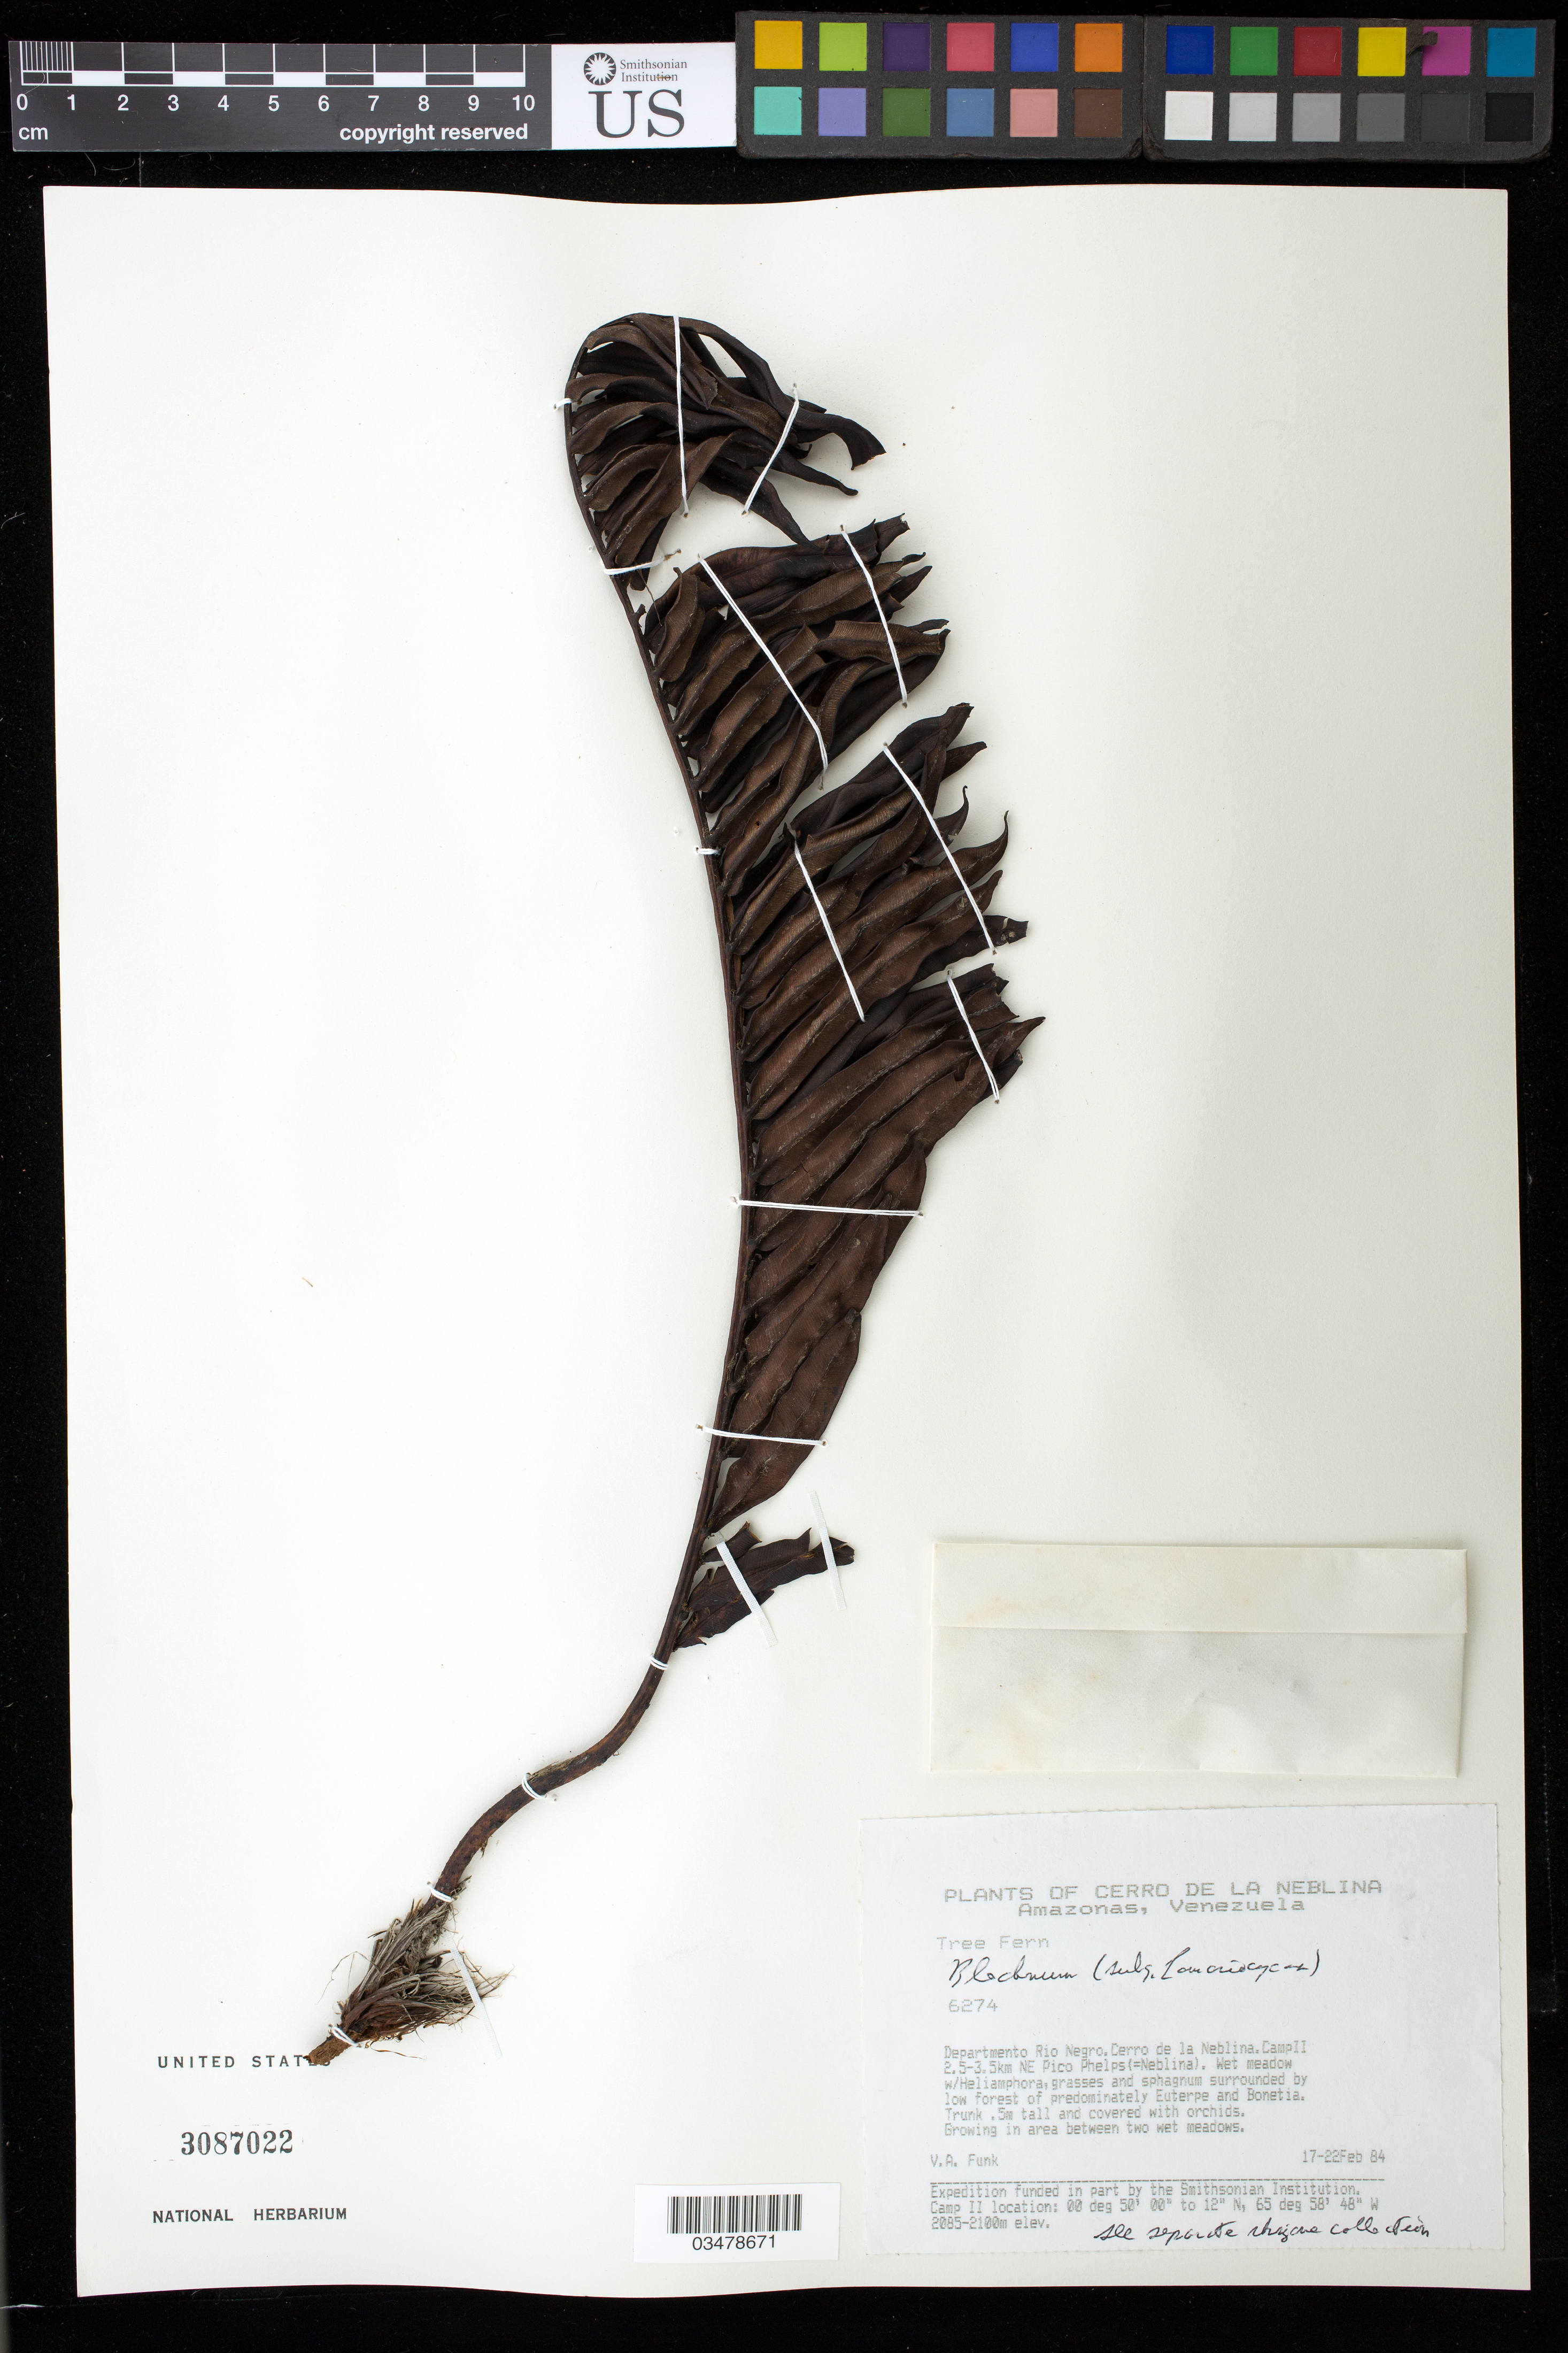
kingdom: Plantae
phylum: Tracheophyta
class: Polypodiopsida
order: Polypodiales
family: Blechnaceae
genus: Blechnum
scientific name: Blechnum sp.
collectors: V. Funk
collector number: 6274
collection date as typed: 17-22 Feb 1984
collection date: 1984-02-17/1984-02-22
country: Venezuela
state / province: Amazonas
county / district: Río Negro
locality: Cerro de la Neblina, Camp II 2.5-3.5 km NE Pico Phelps (=Neblina)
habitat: Wet meadow with Heliamphora, grasses, and sphagnum surrounded by low forest of predominately Euterpe and Bonetia. Around bog area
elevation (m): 2085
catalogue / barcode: US 3087022